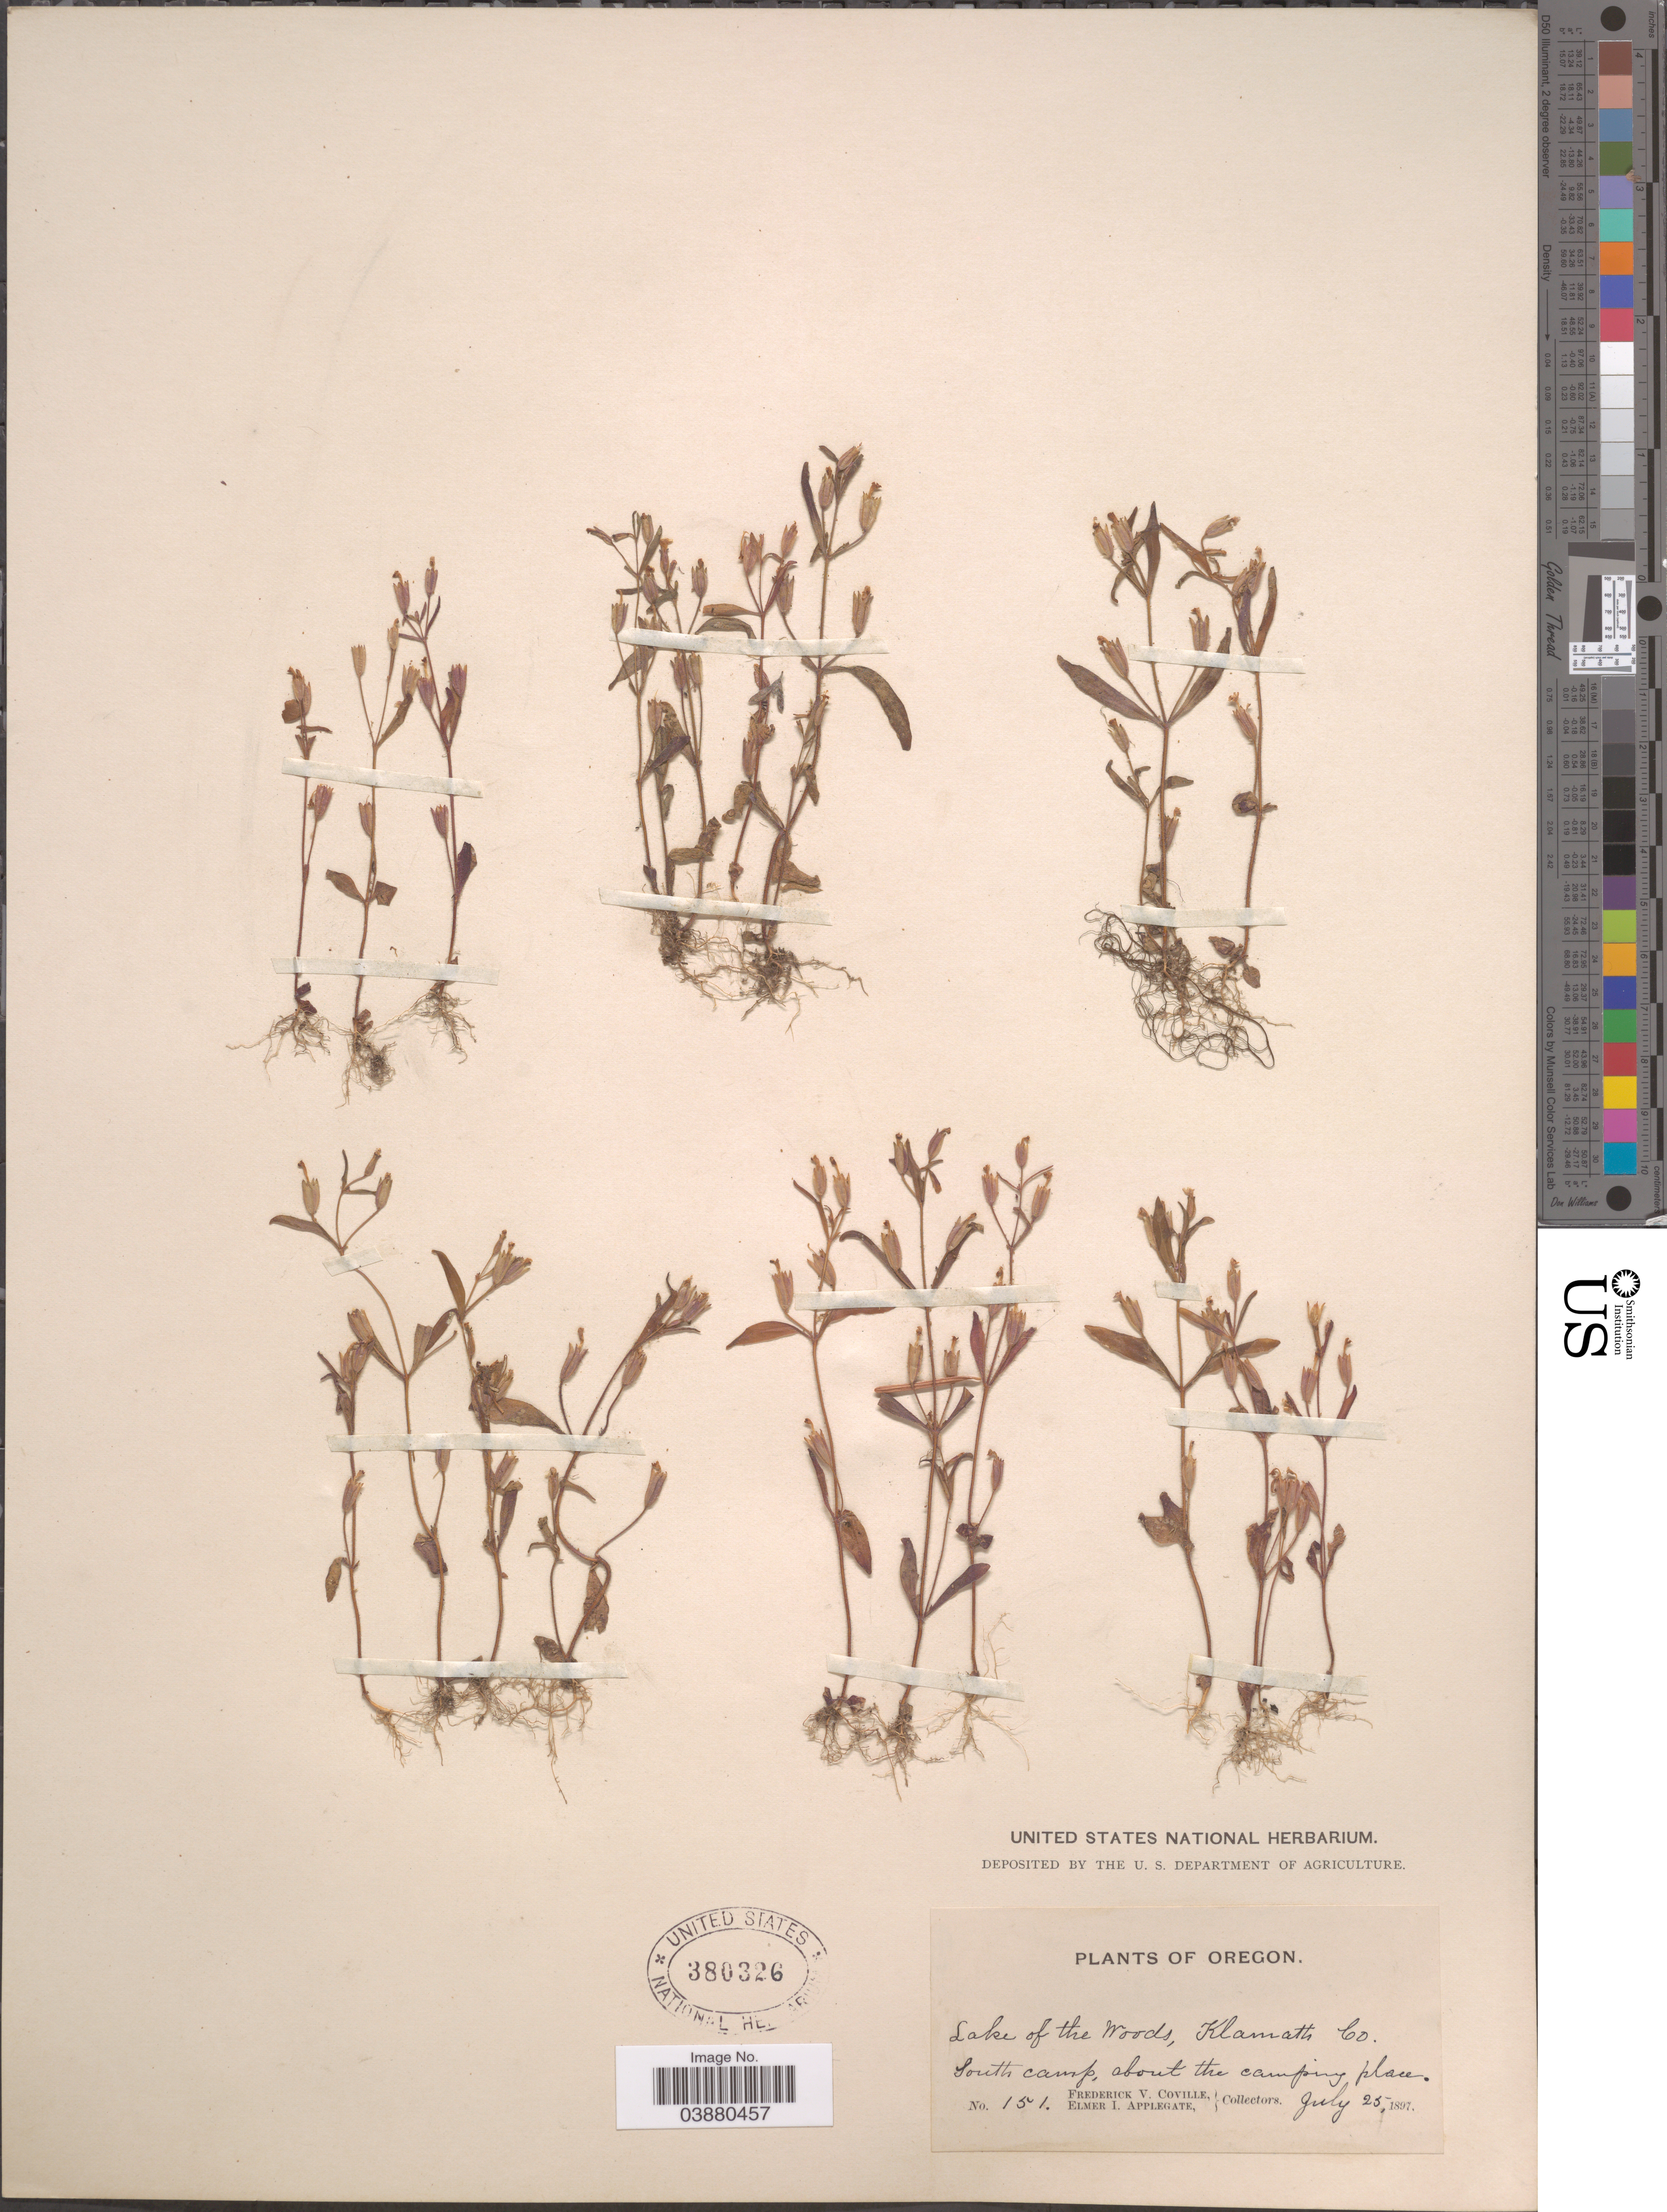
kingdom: Plantae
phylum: Tracheophyta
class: Magnoliopsida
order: Lamiales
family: Phrymaceae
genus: Mimulus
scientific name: Mimulus breweri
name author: (Greene) Coville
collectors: F. V. Coville & E. I. Applegate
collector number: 151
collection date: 1897-07-25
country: United States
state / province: Oregon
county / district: Klamath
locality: Lake of the Woods, Klamath Co. South camp, about the camping place.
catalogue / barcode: US 380326